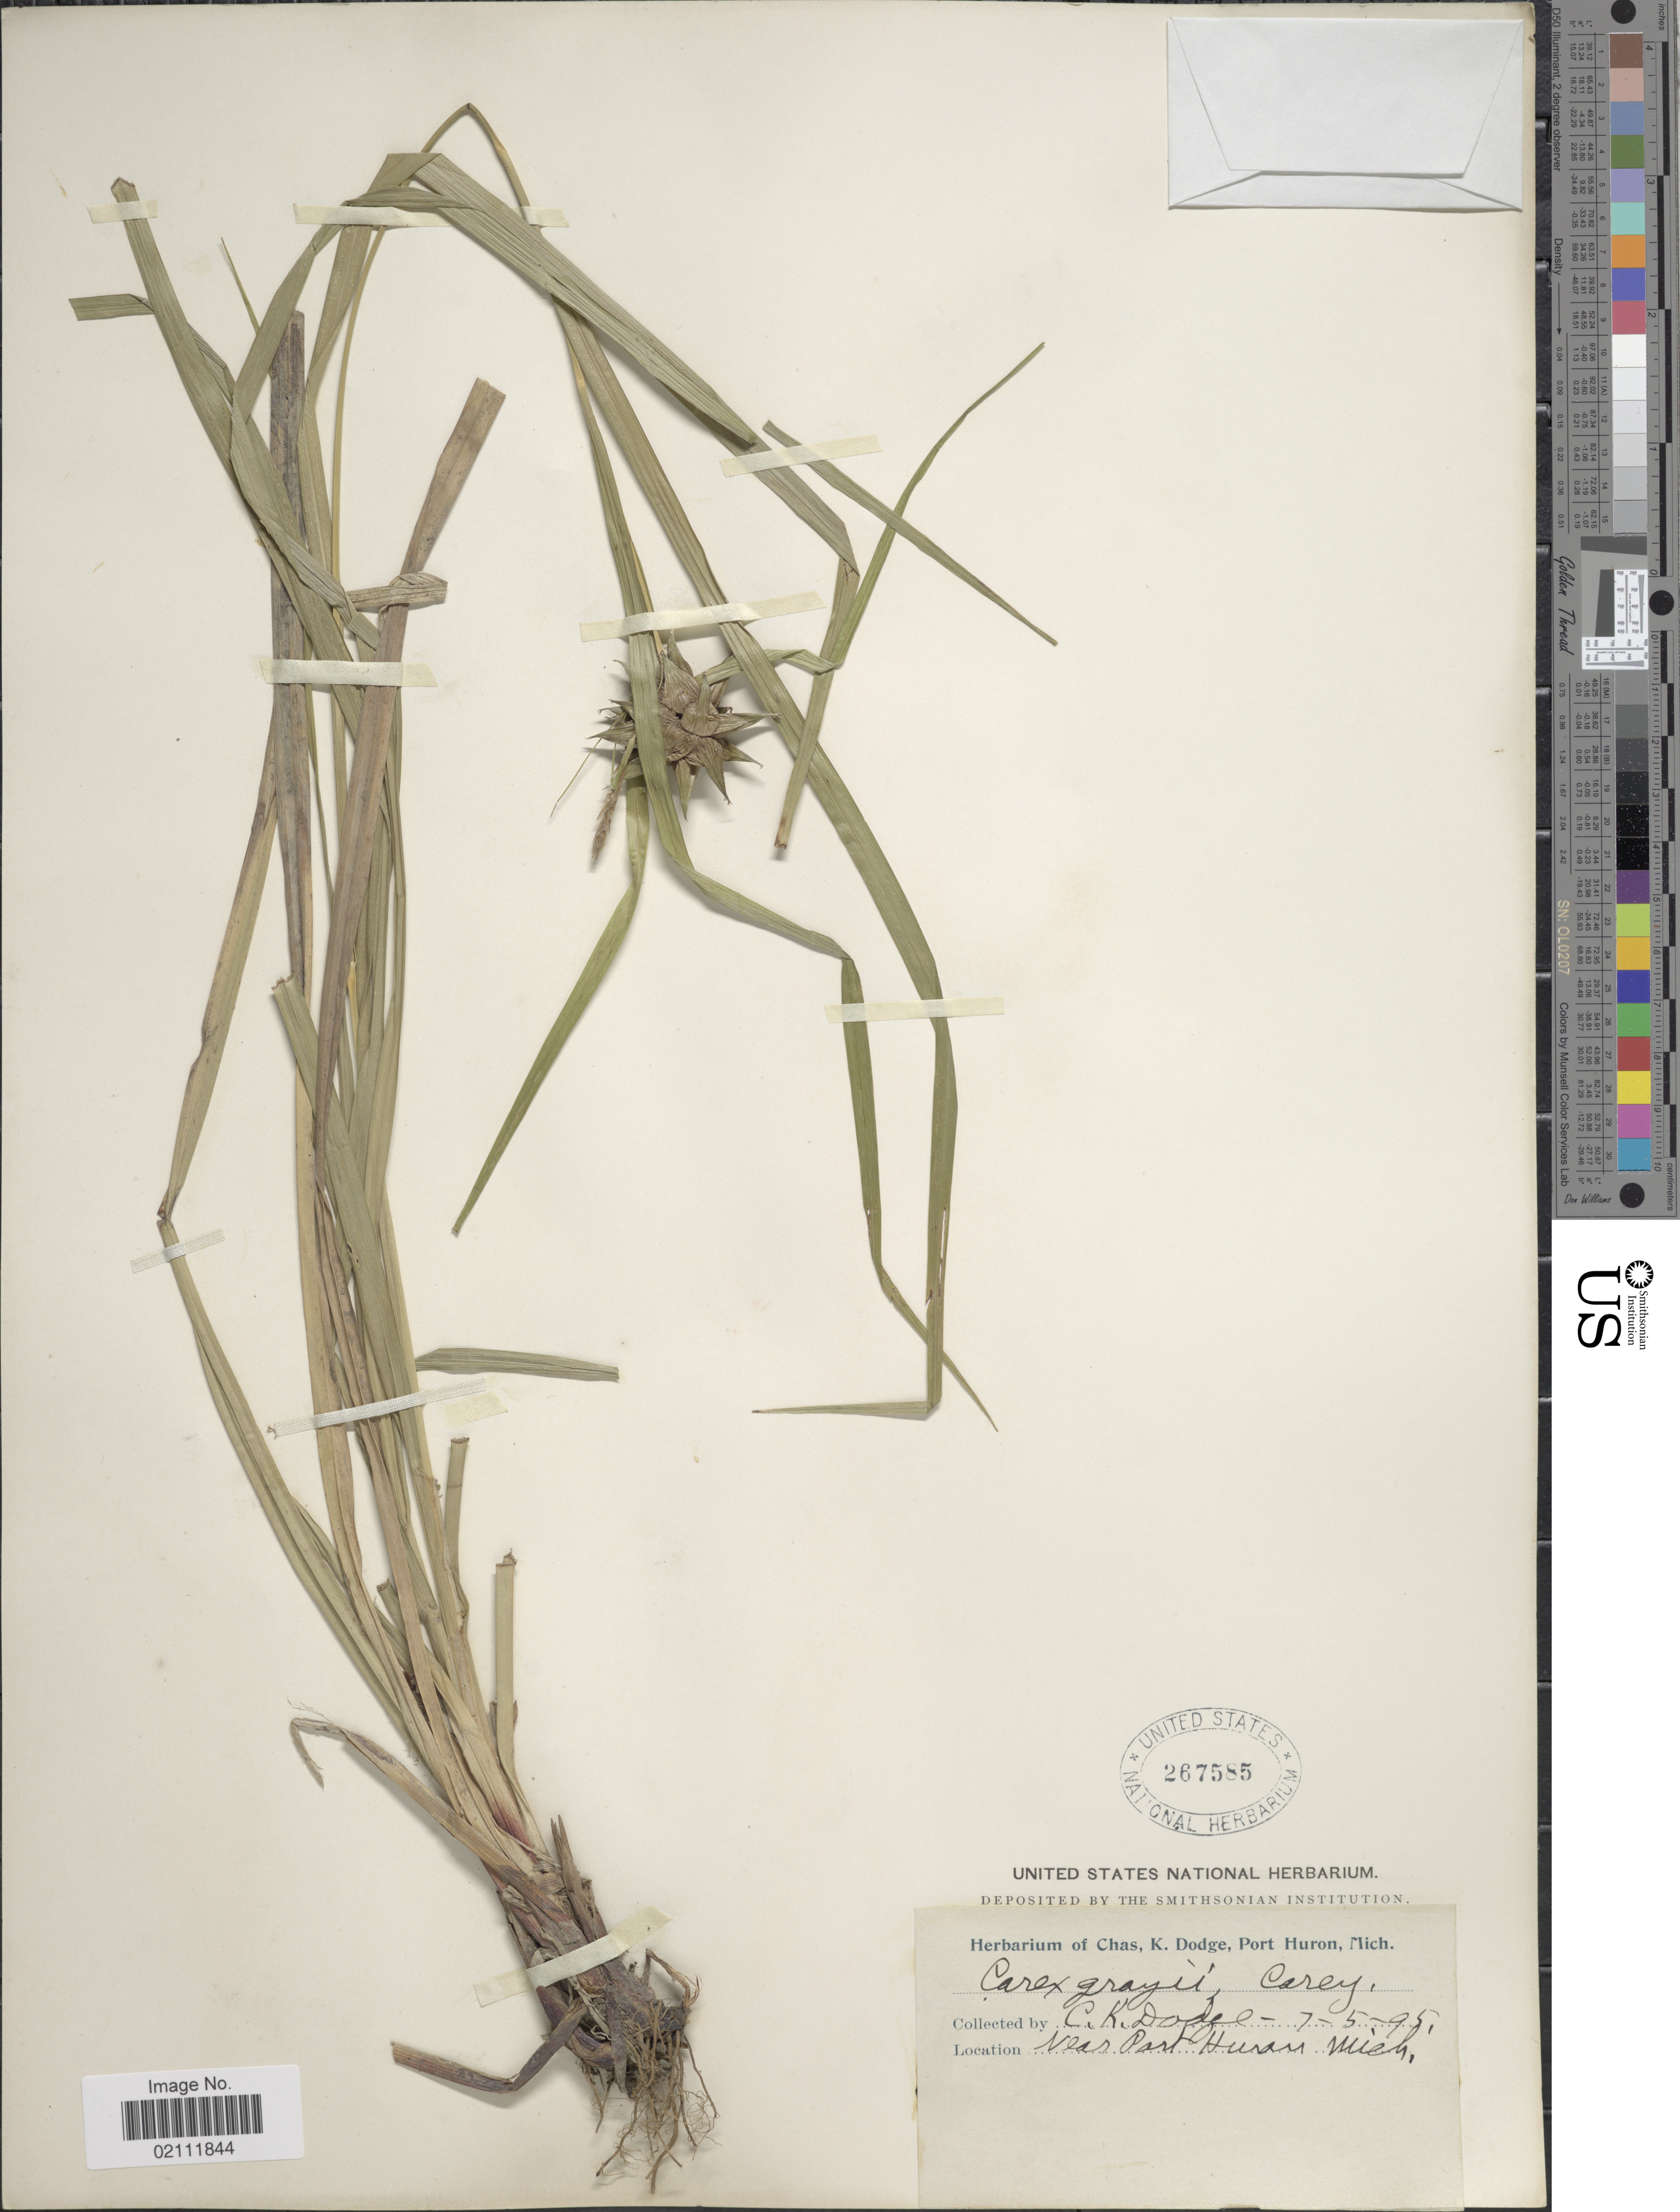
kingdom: Plantae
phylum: Tracheophyta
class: Liliopsida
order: Poales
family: Cyperaceae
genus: Carex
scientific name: Carex grayi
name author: J. Carey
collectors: C. K. Dodge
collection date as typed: Transcribed d/m/y: 7/5/95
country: United States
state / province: Michigan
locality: Near Port Huron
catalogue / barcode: US 267585